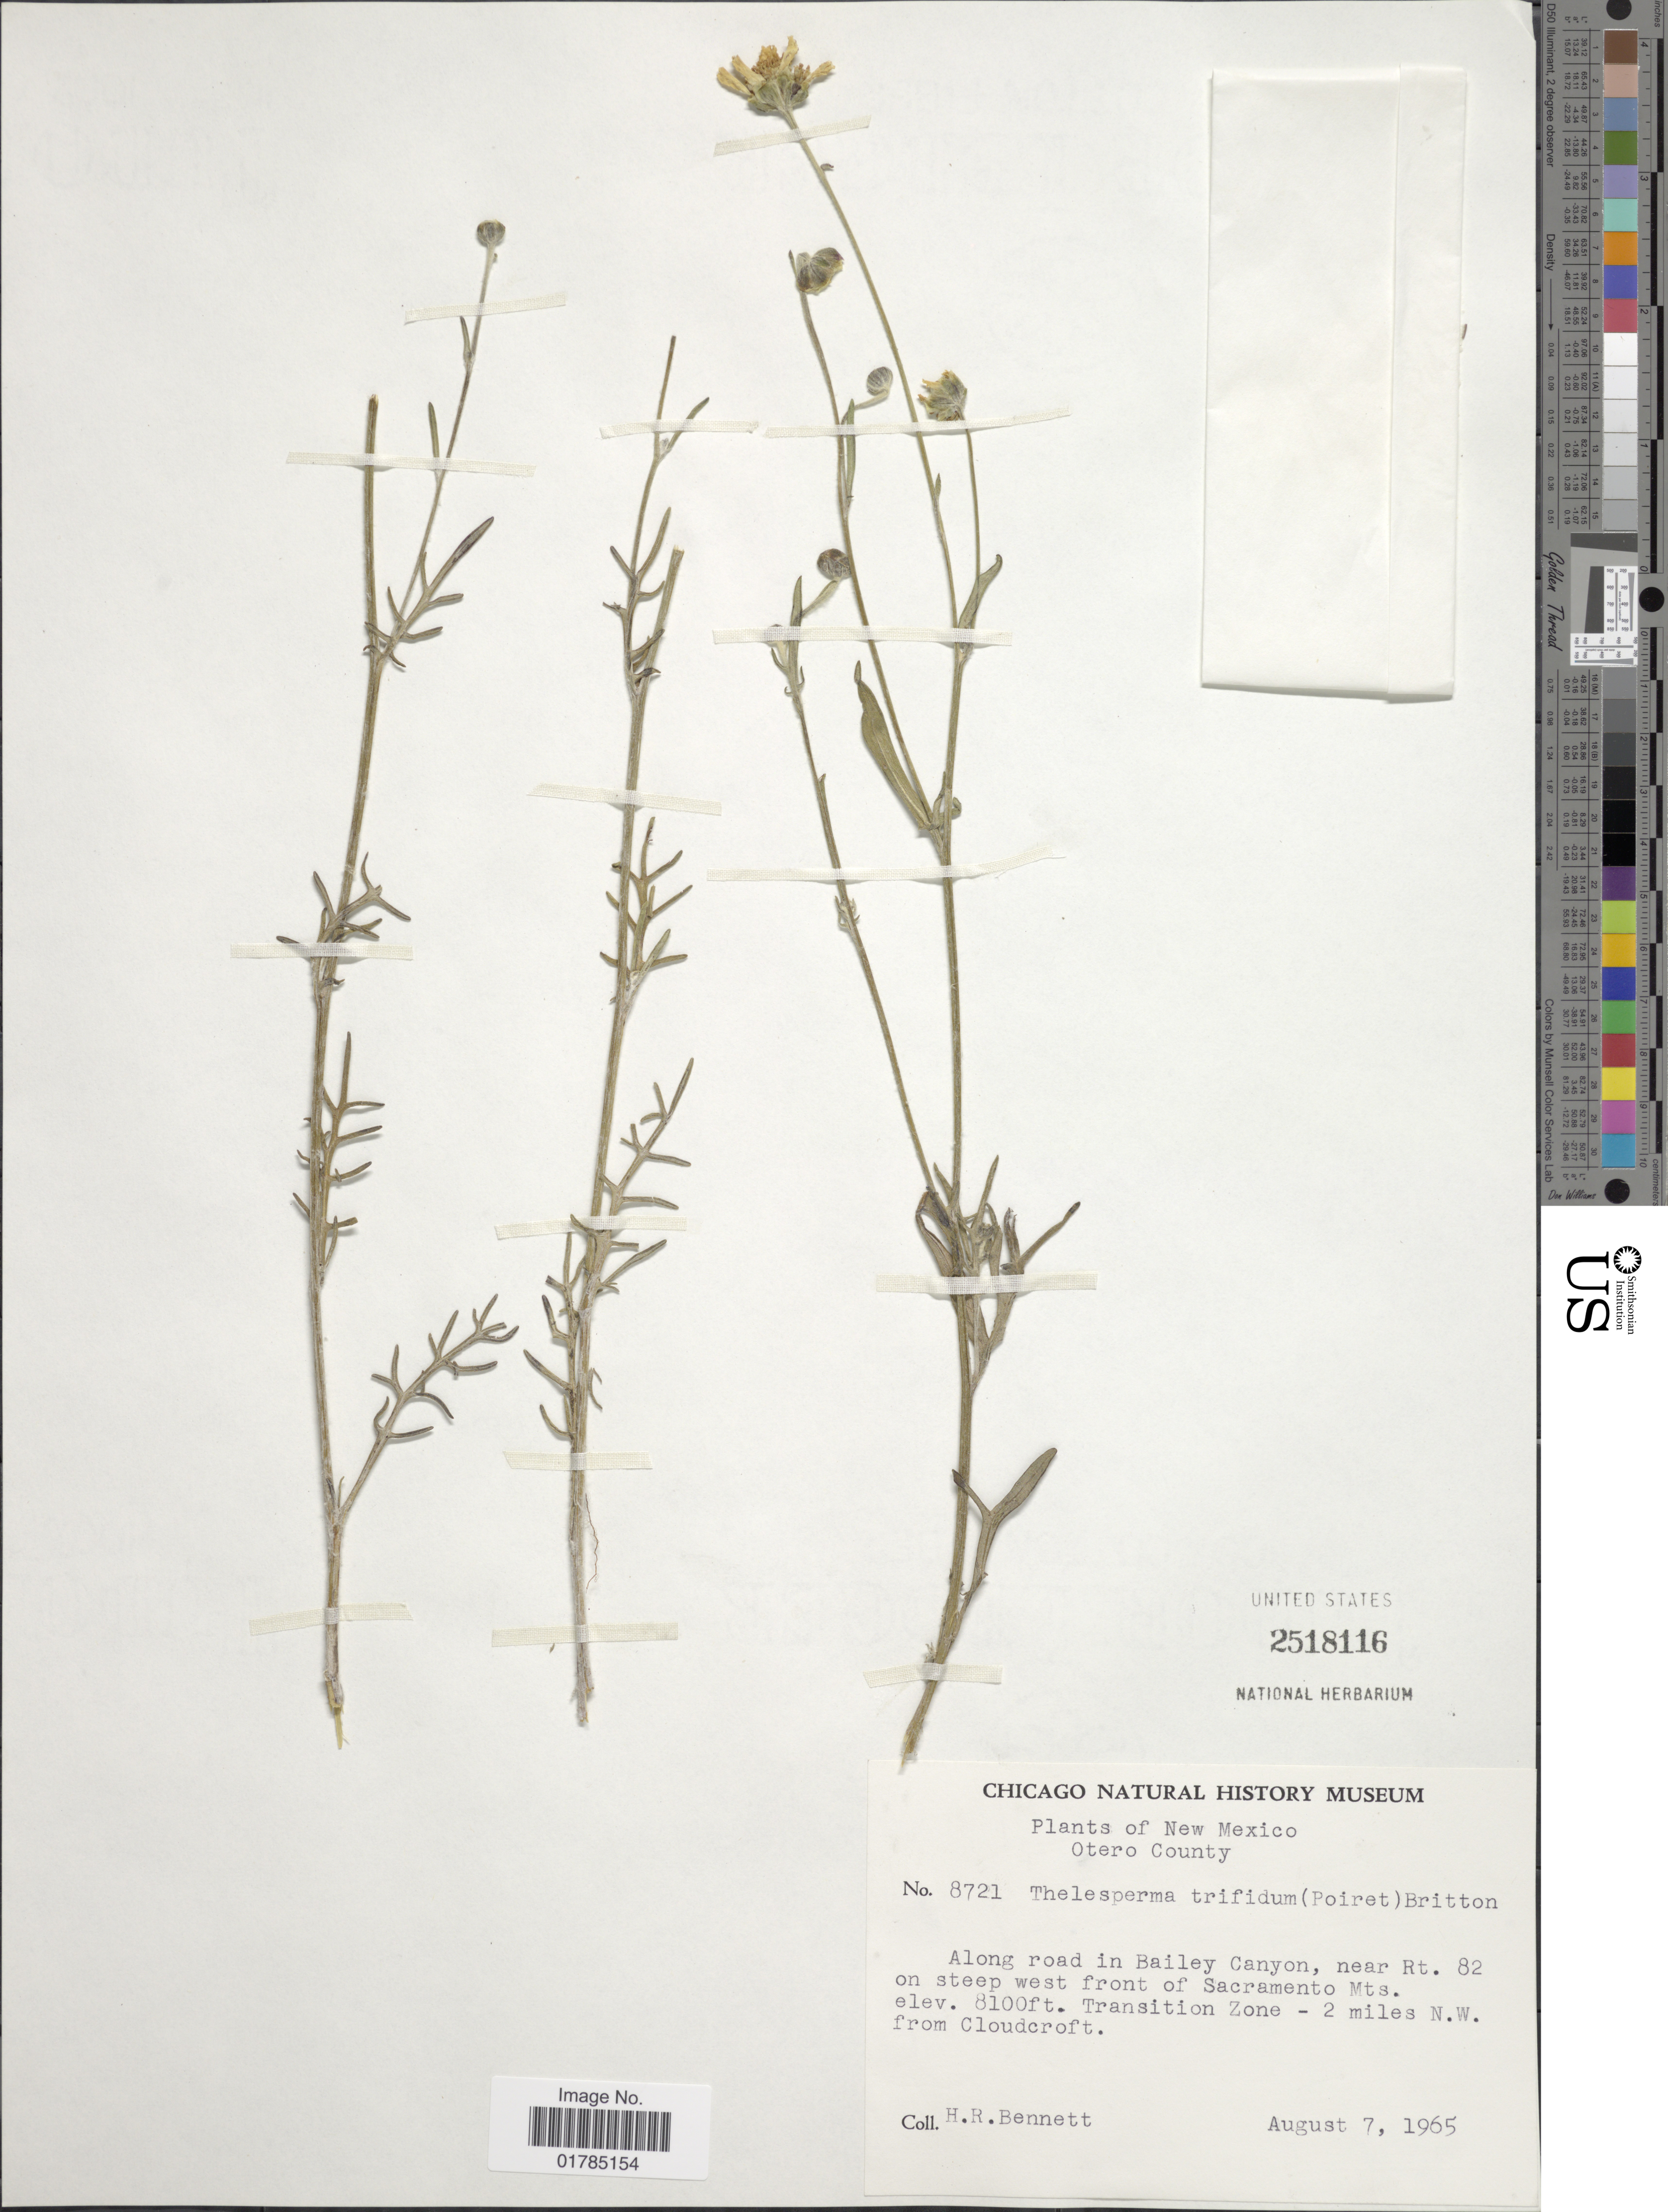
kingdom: Plantae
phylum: Tracheophyta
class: Magnoliopsida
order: Asterales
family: Asteraceae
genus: Thelesperma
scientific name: Thelesperma ambiguum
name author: A. Gray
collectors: H. R. Bennett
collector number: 8721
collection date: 1965-08-07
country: United States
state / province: New Mexico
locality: Otero County, Along road in Bailey Canyon, near Rt. 82 on steep west front of Sacramento Mts, Transition Zone - 2 miles N.W. from Cloudcroft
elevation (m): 2469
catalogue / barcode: US 2518116